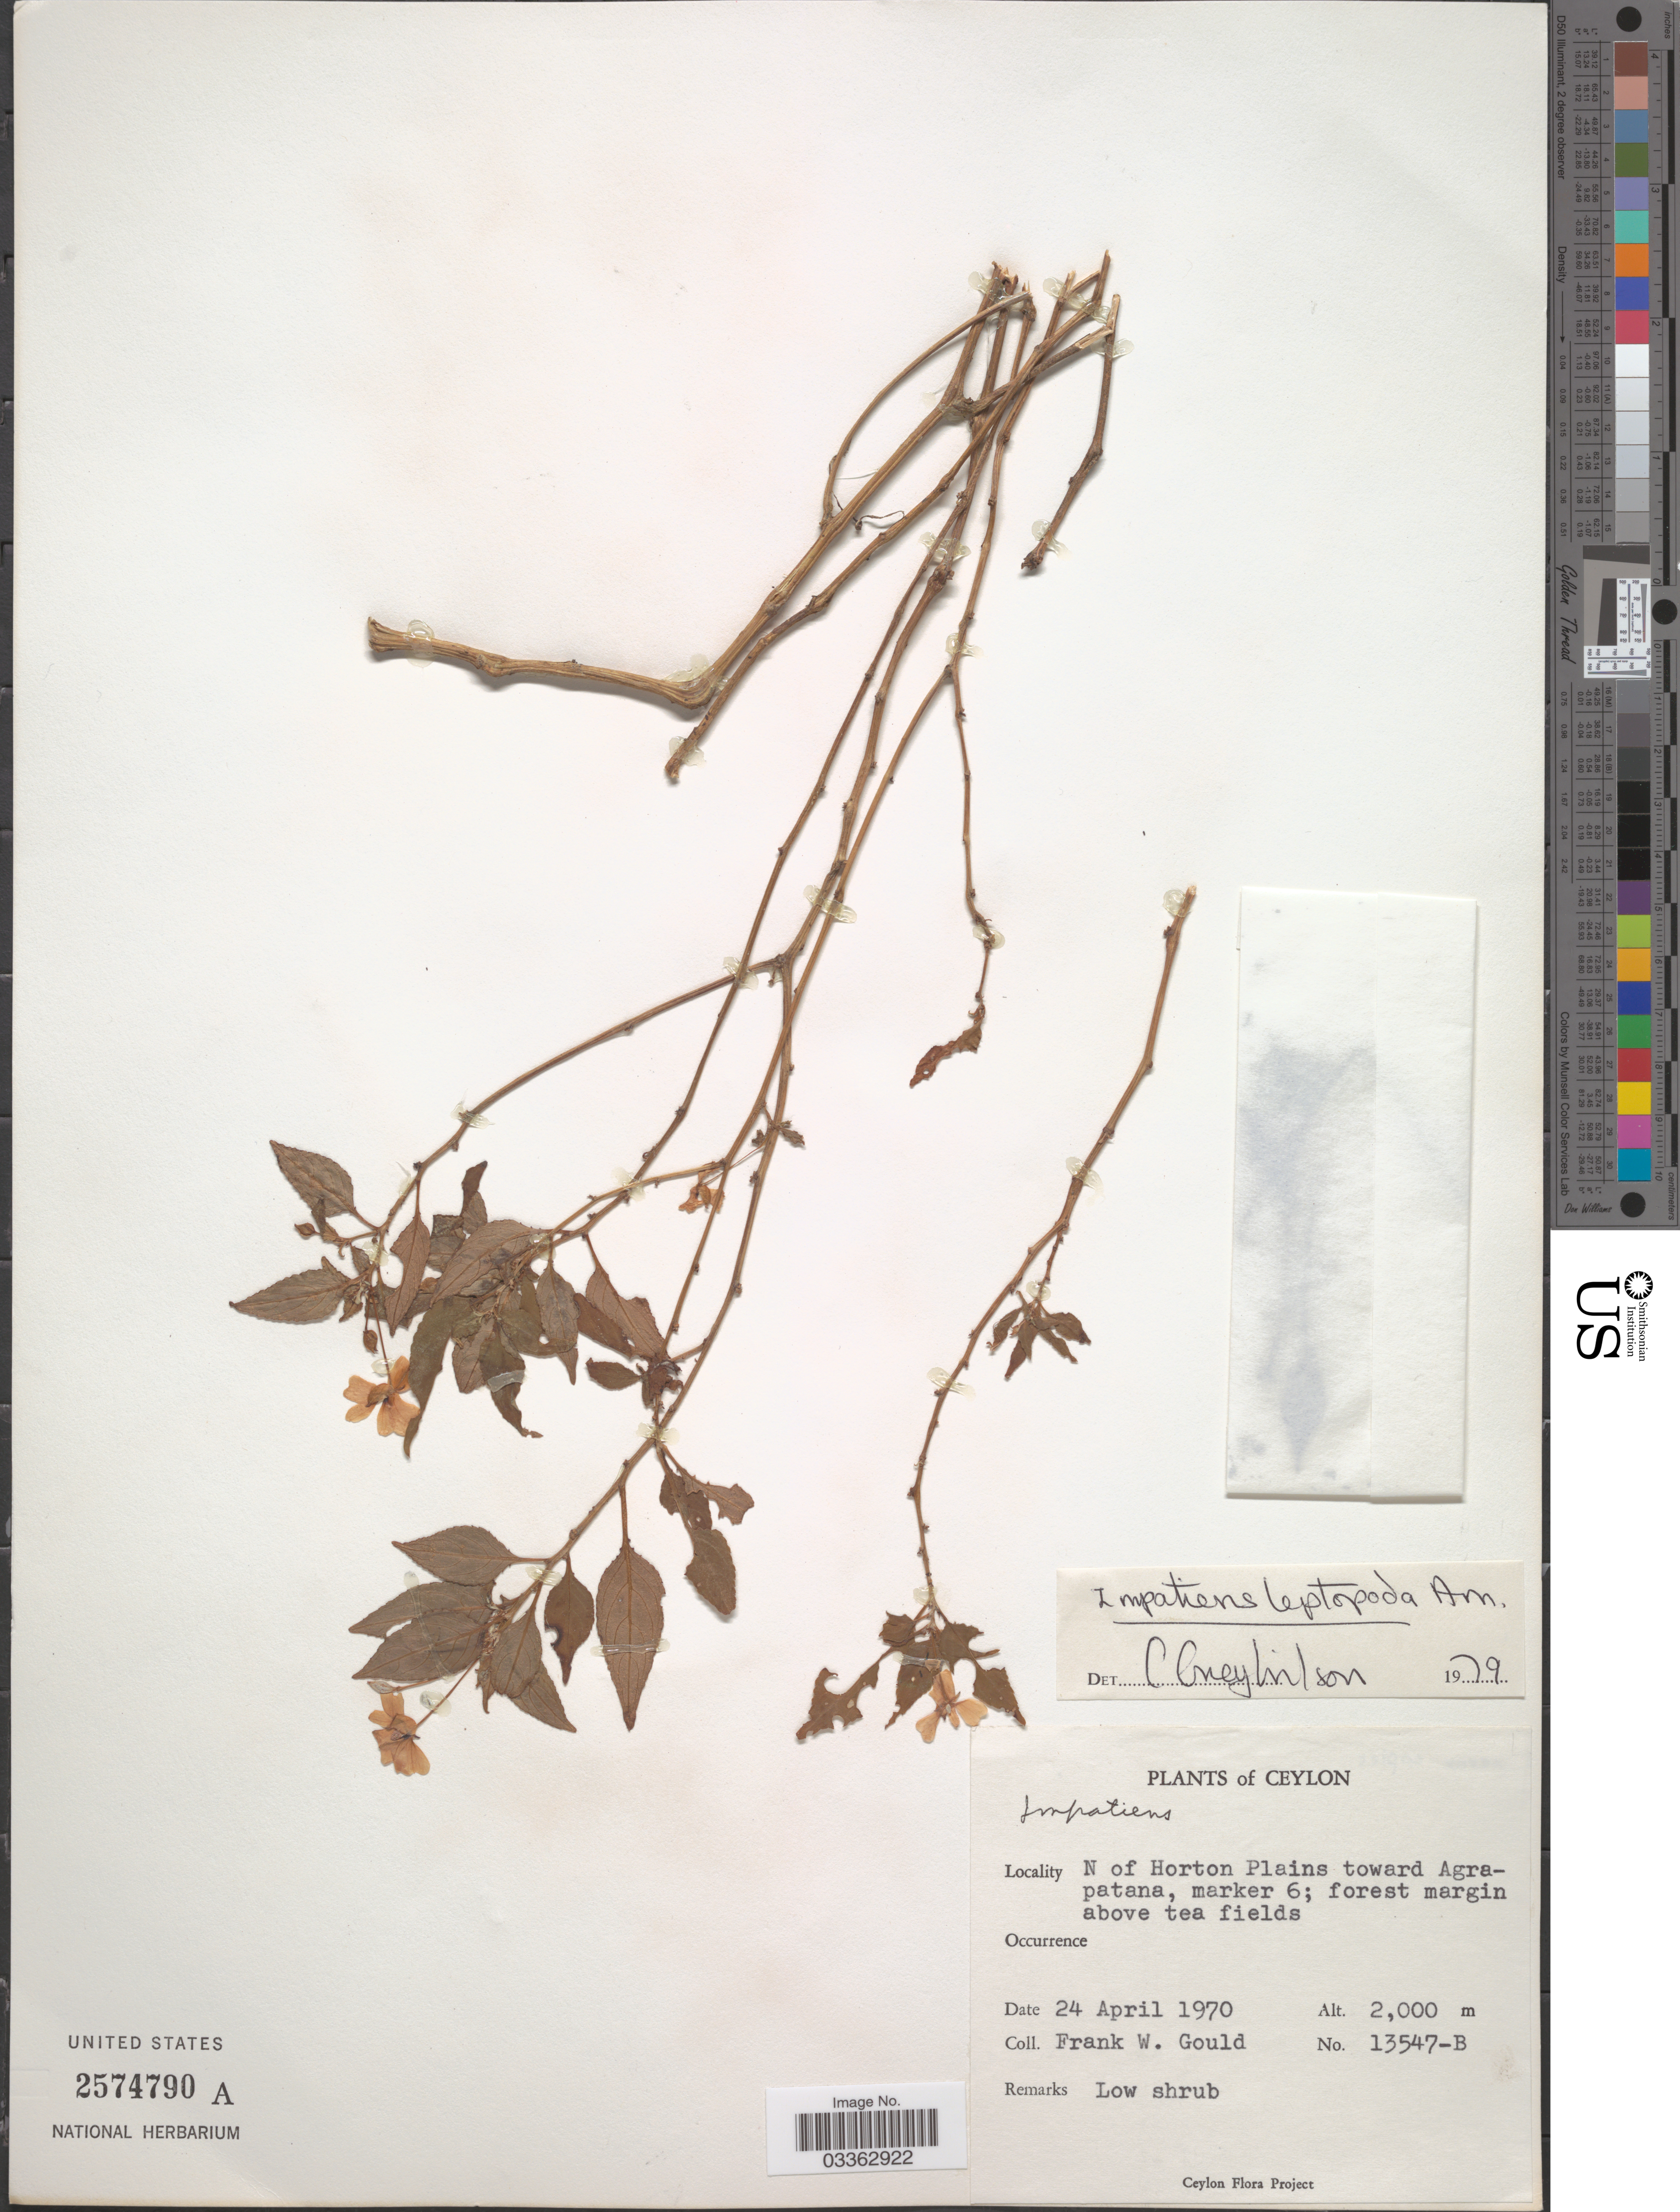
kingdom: Plantae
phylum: Tracheophyta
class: Magnoliopsida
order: Ericales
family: Balsaminaceae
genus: Impatiens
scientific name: Impatiens leptopoda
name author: Arn.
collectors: F. W. Gould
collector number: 13547-B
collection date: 1970-04-24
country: Sri Lanka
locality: Ceylon. N of Horton Plains toward Agrapatana, marker 6; forest margin above tea fields.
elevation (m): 2000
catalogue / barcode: US 2574790A